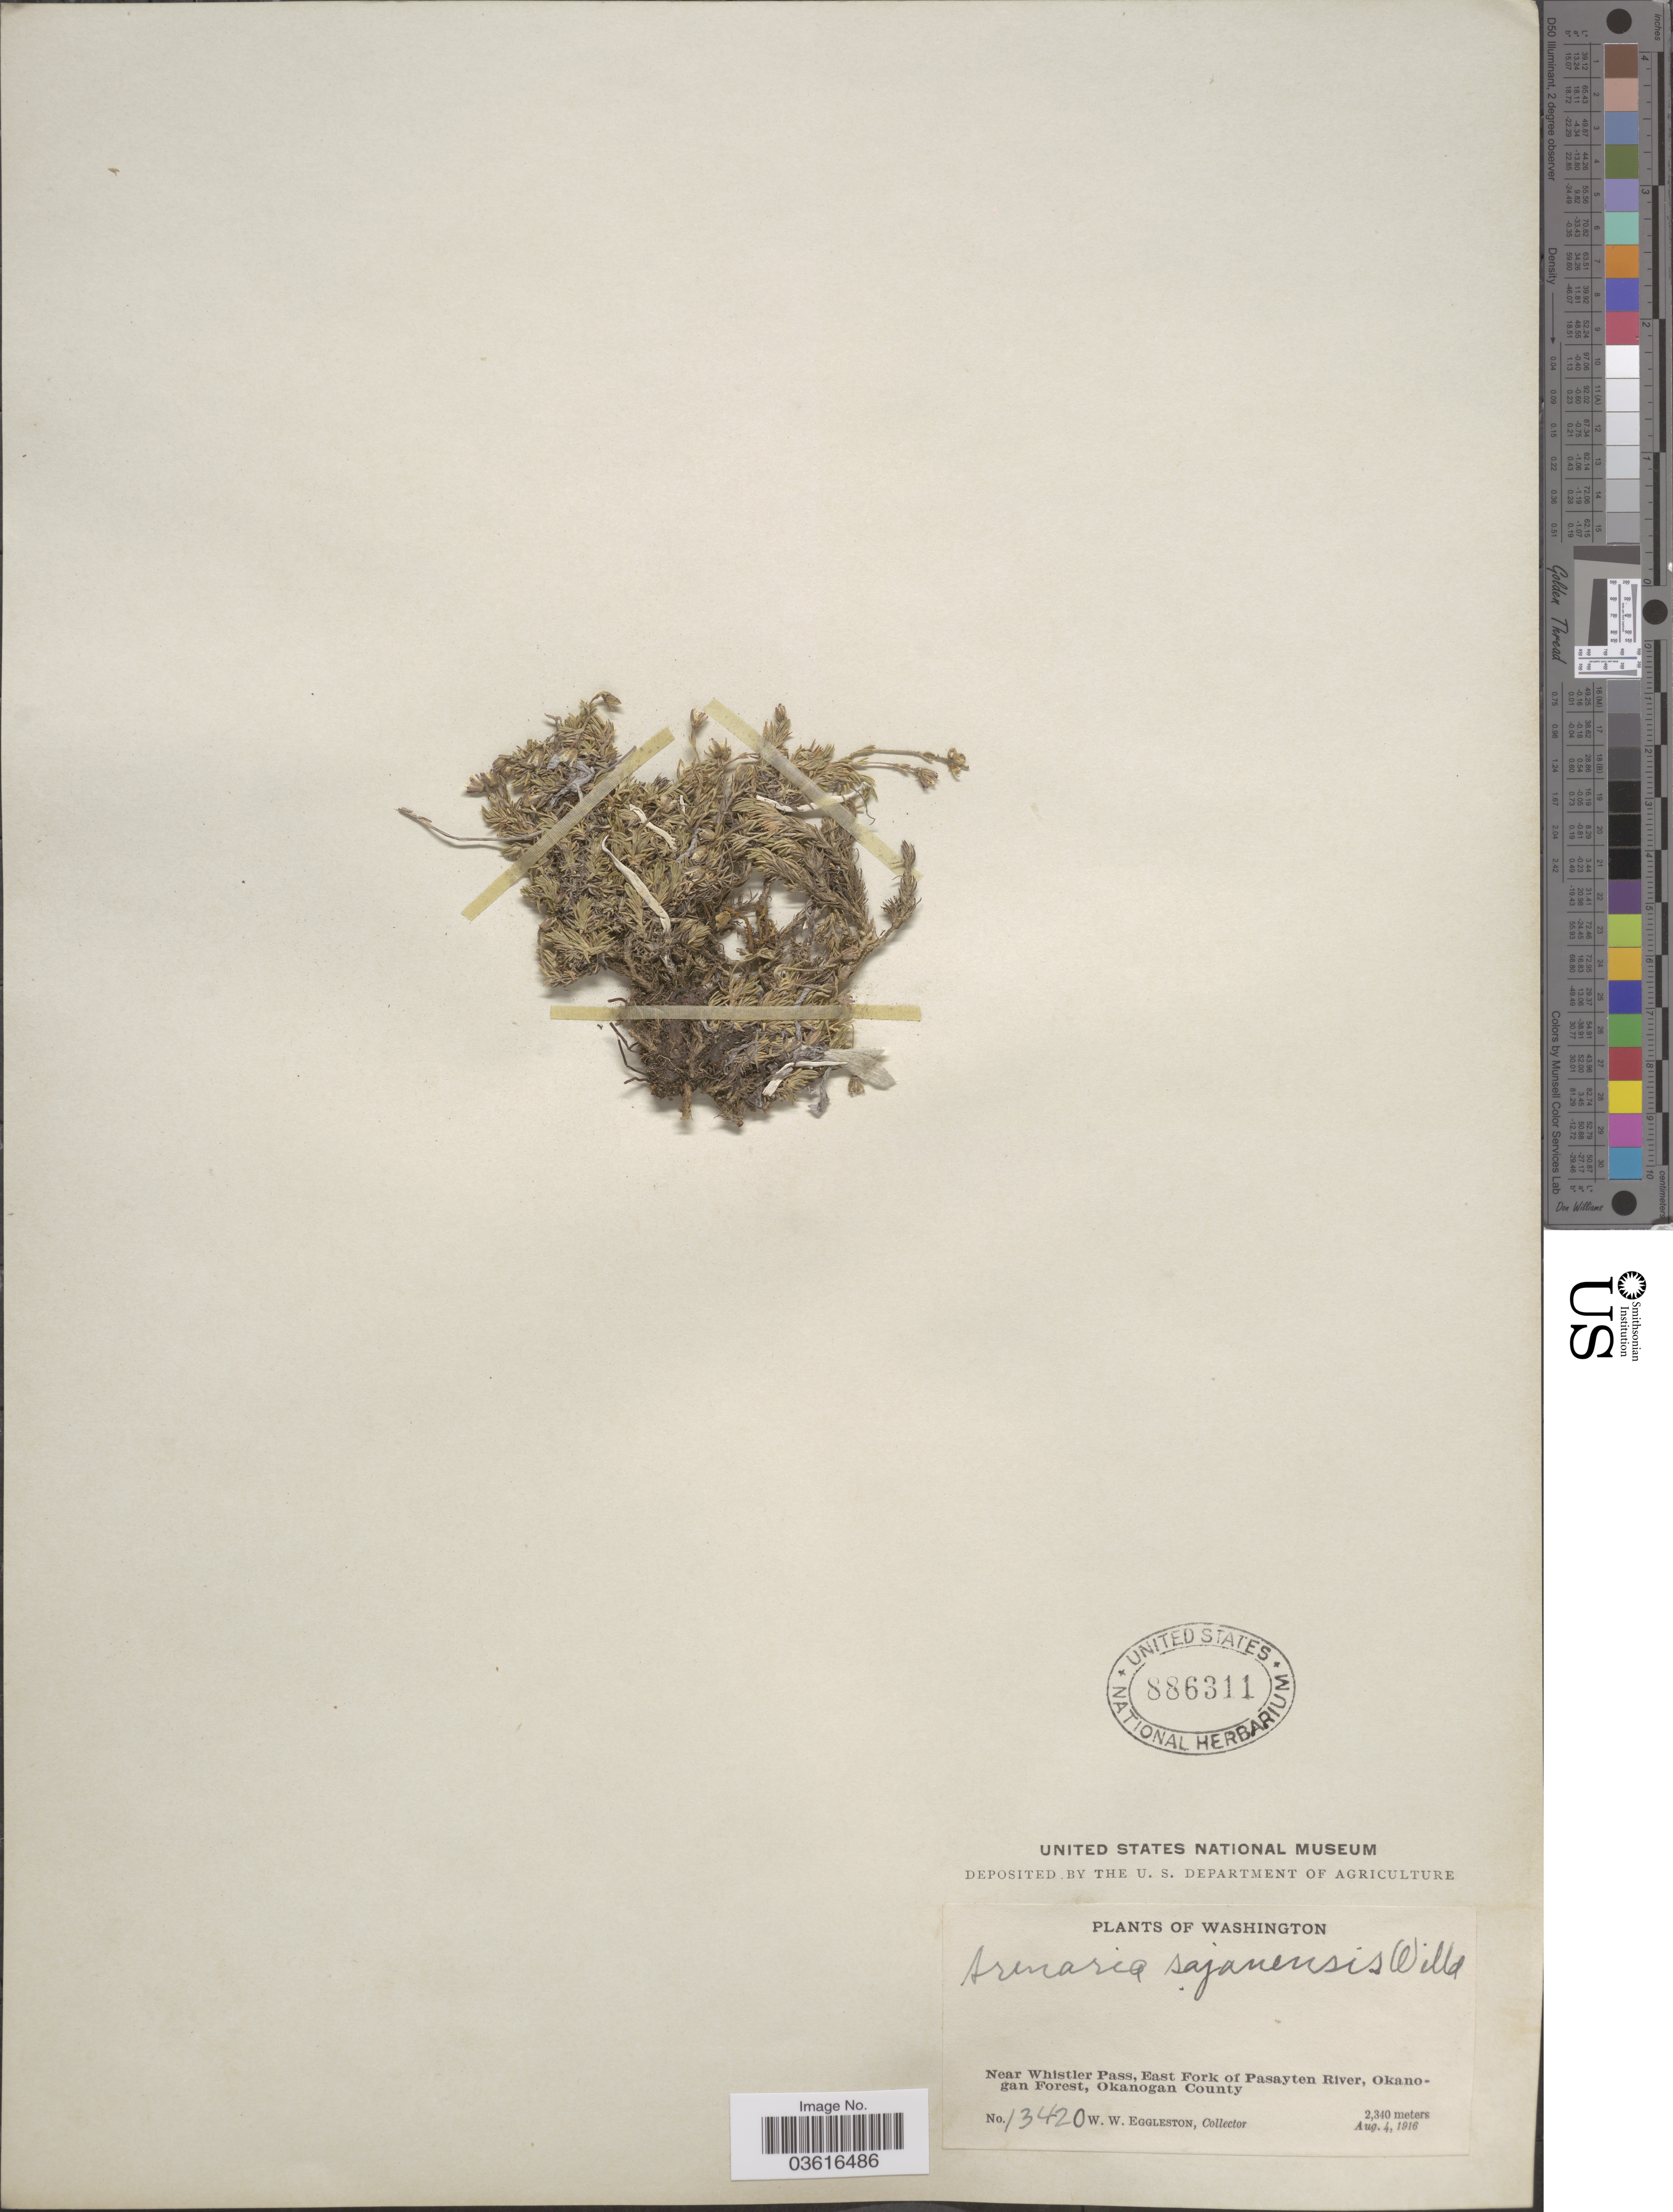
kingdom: Plantae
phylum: Tracheophyta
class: Magnoliopsida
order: Caryophyllales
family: Caryophyllaceae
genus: Cherleria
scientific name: Cherleria obtusiloba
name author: (Rydb.) A.J. Moore & Dillenb.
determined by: Strong, M. T., (US), Smithsonian Institution - National Museum of Natural History (UNITED STATES)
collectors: W. W. Eggleston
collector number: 13420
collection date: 1916-08-04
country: United States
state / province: Washington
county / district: Okanogan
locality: Near Whistler Pass, East Fork of Pasayten River, Okanogan Forest, Okanogan County.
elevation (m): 2340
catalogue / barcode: US 886311